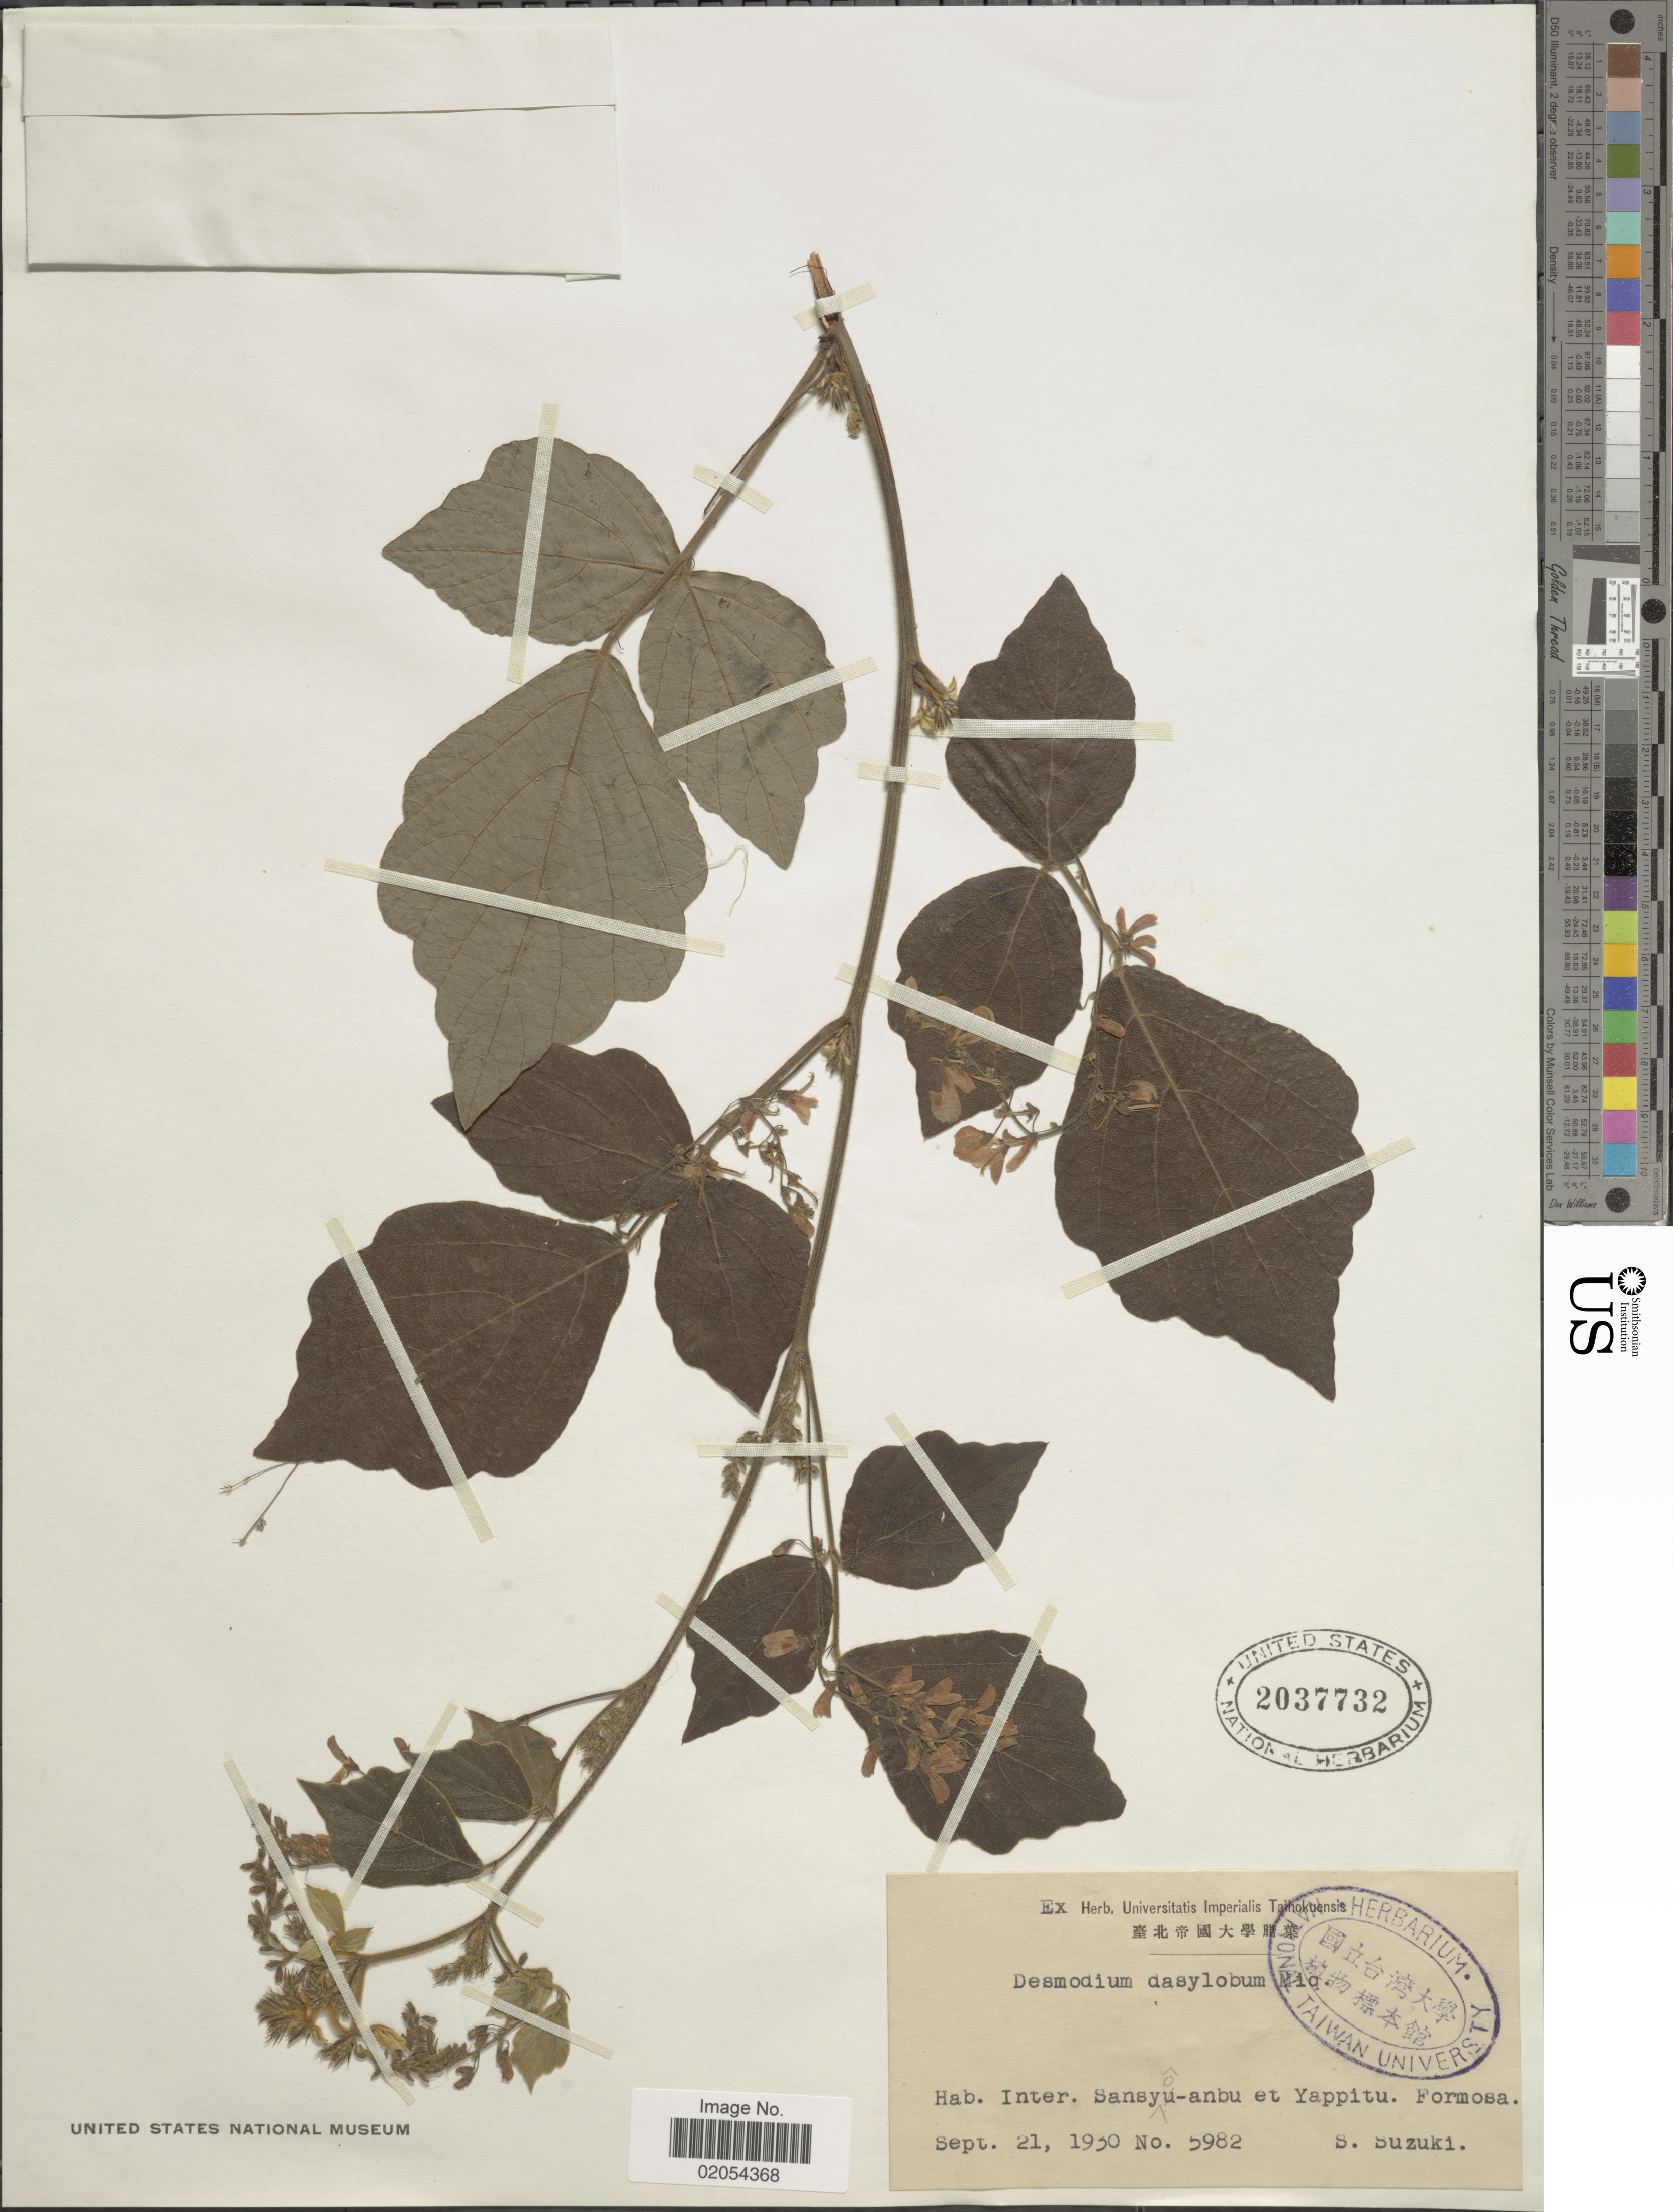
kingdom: Plantae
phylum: Tracheophyta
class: Magnoliopsida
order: Fabales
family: Fabaceae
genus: Puhuaea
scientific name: Puhuaea sequax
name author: (Wall.) H. Ohashi & K. Ohashi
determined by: Strong, Mark T., (BOT), Smithsonian Institution - National Museum of Natural History (UNITED STATES)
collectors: S. Suzuki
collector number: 5982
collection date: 1930-09-21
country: Taiwan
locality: Inter Sansyo-anbu et Yappitu. Formosa.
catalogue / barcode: US 2037732